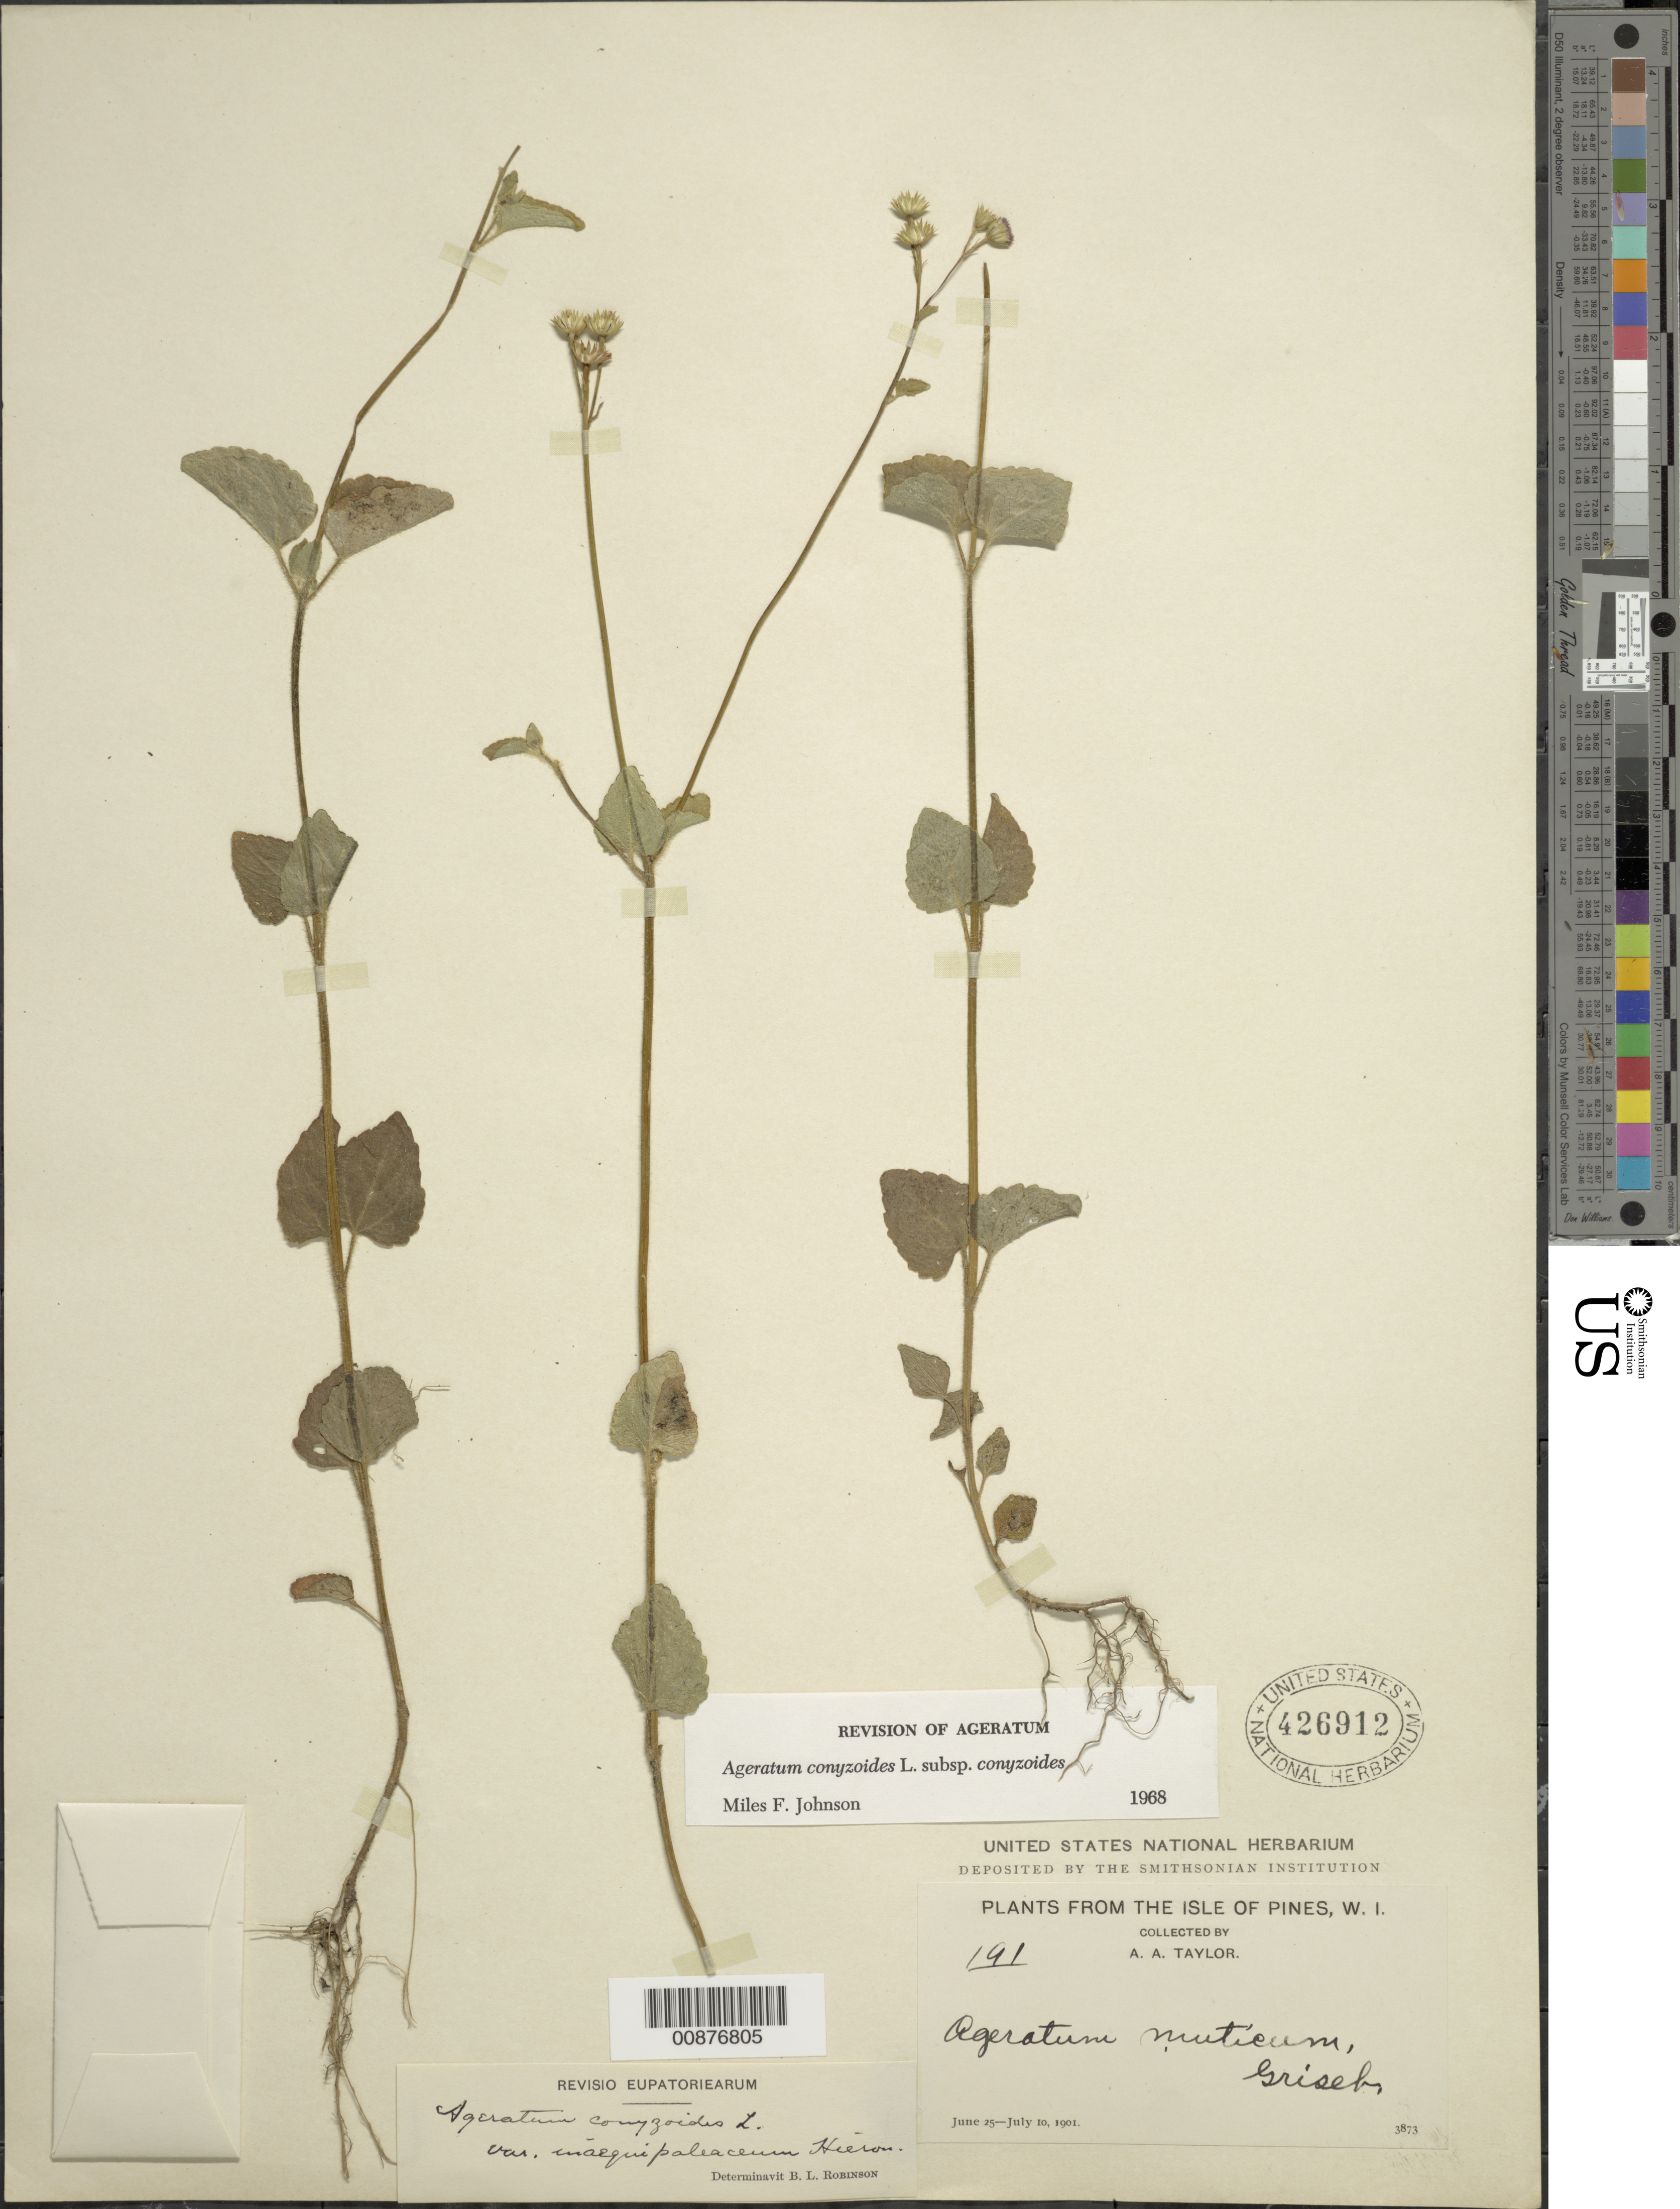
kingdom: Plantae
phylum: Tracheophyta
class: Magnoliopsida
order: Asterales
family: Asteraceae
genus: Ageratum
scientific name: Ageratum conyzoides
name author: L.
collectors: A. A. Taylor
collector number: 191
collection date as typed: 25 Jun 1901 to 10 Jul 1901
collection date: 1901-06-25/1901-07-10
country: Cuba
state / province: Isla de La Juventud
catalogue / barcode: US 426912